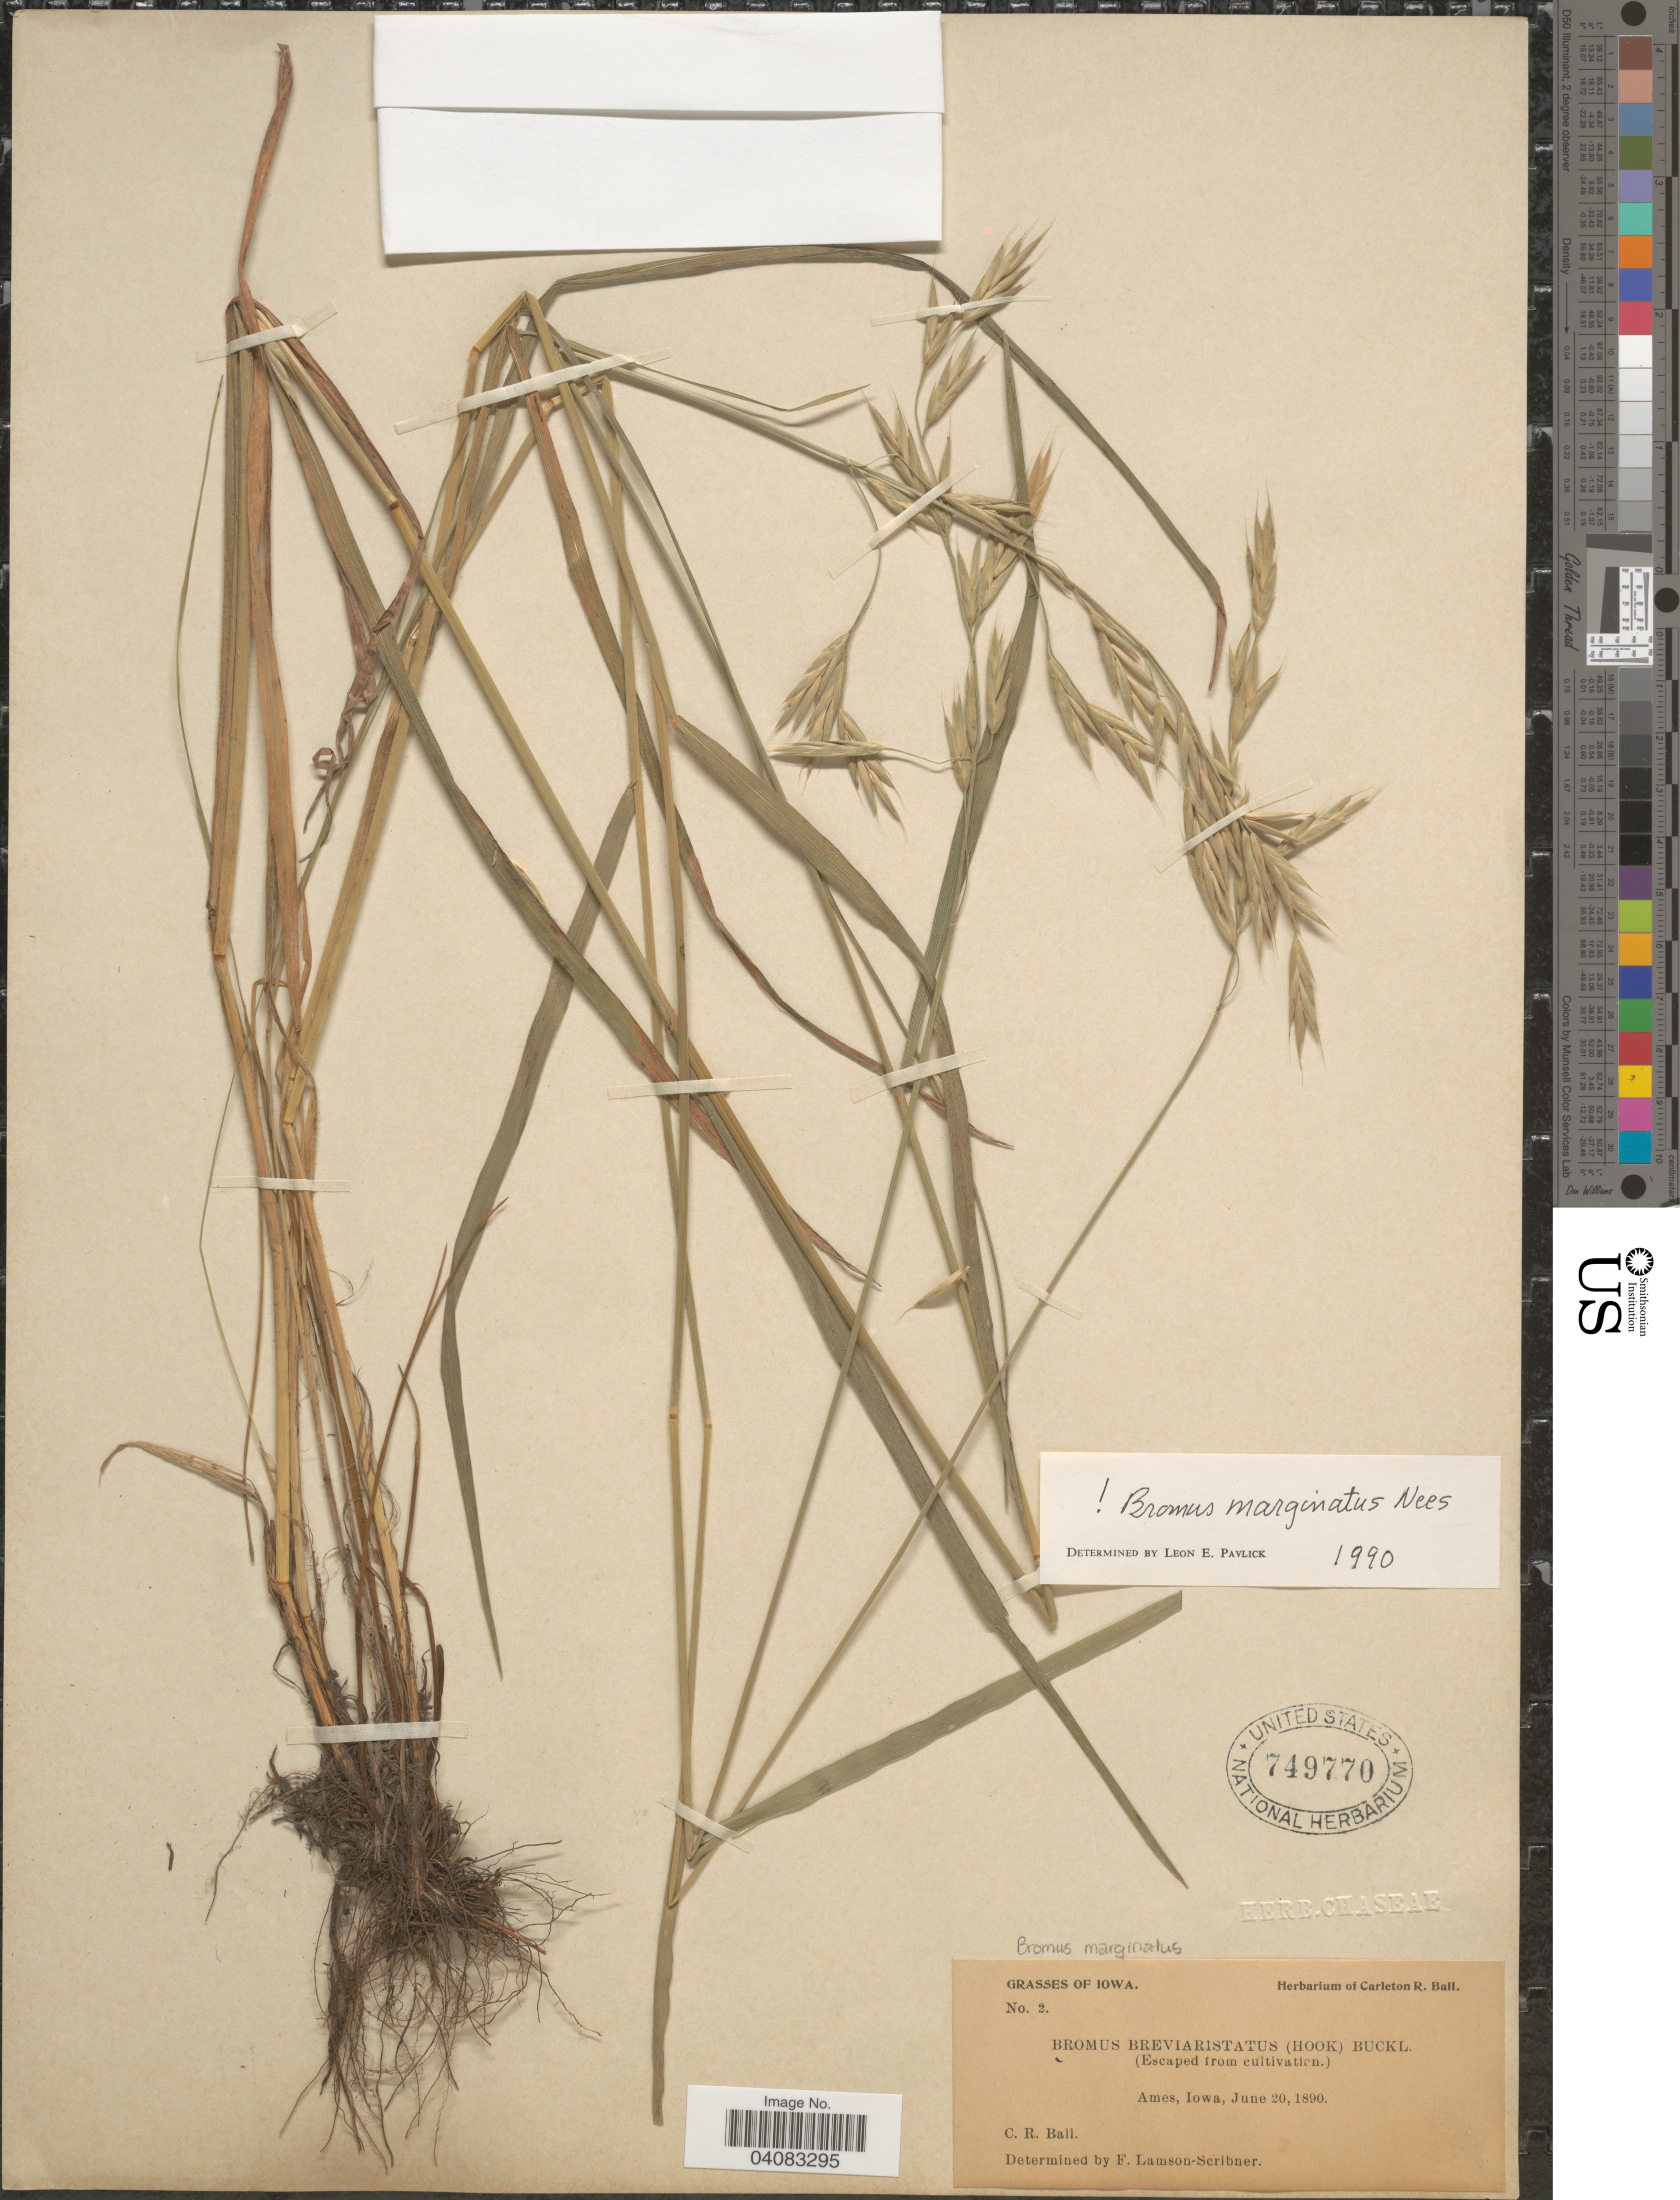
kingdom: Plantae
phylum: Tracheophyta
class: Liliopsida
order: Poales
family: Poaceae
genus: Bromus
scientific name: Bromus marginatus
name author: Nees ex Steud.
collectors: C. R. Ball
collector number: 2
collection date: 1890-06-20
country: United States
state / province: Iowa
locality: Ames.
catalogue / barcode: US 749770